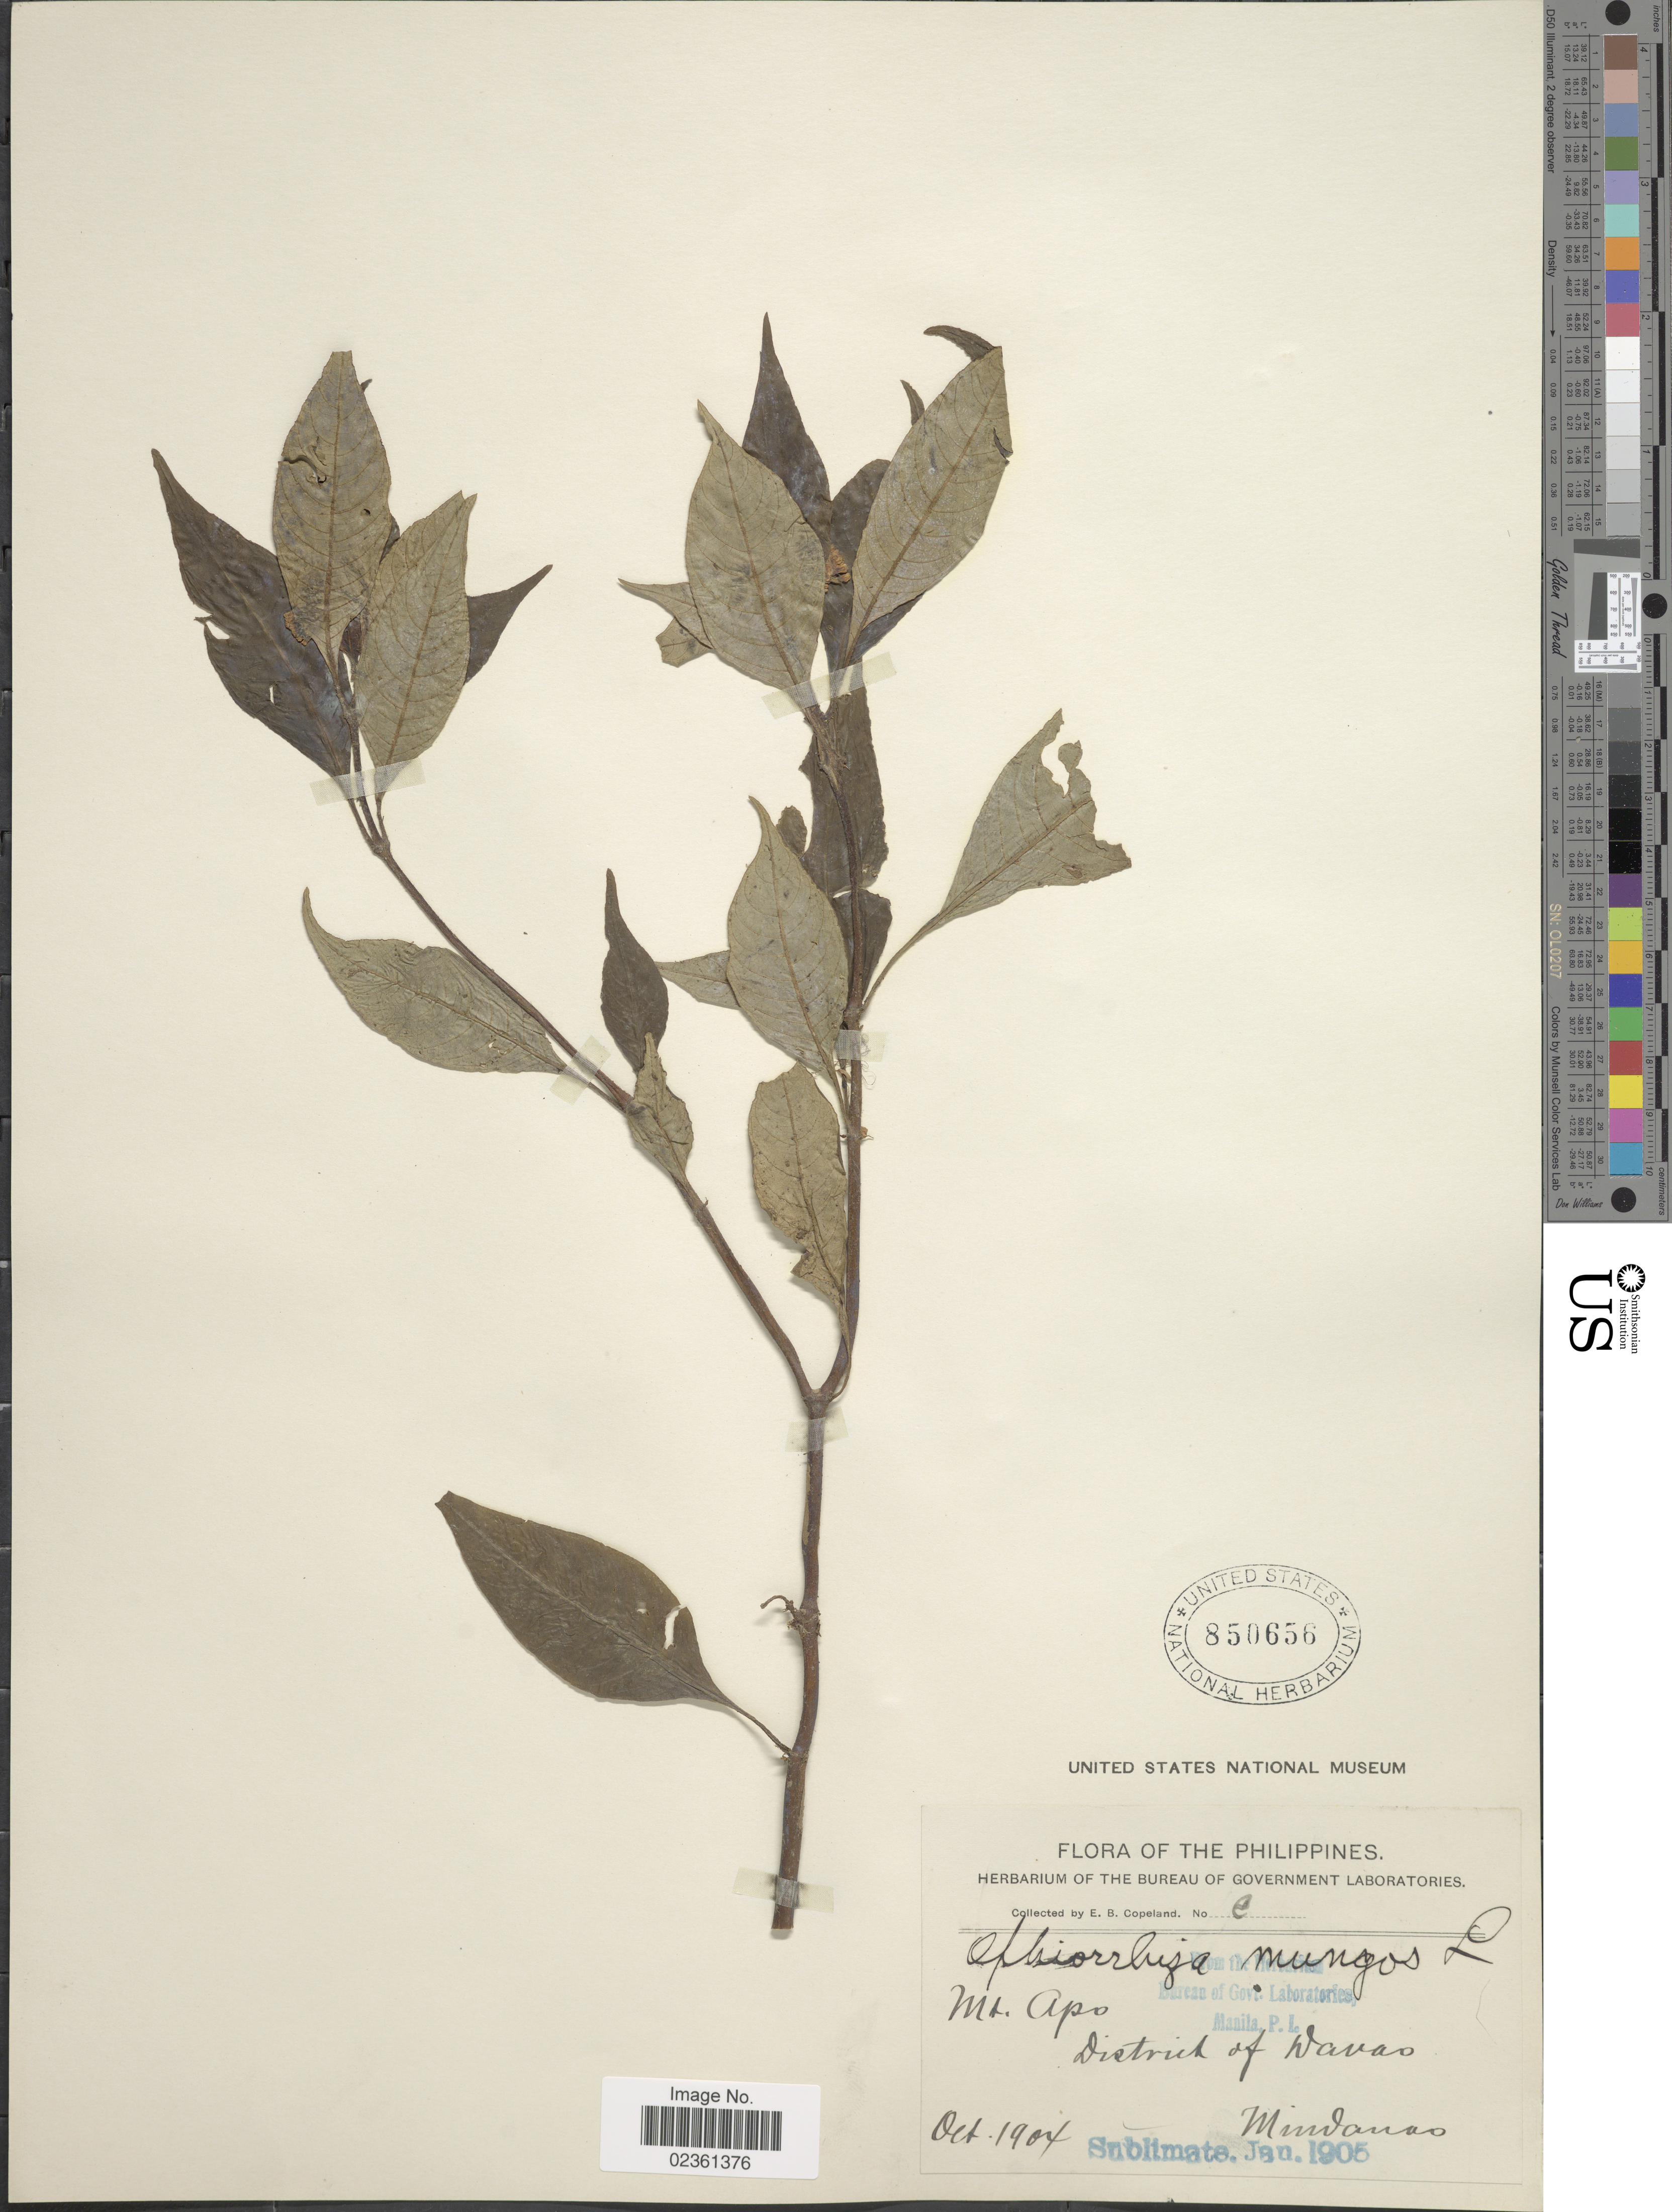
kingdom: Plantae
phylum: Tracheophyta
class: Magnoliopsida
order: Gentianales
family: Rubiaceae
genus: Ophiorrhiza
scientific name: Ophiorrhiza oblongifolia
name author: DC.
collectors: E. B. Copeland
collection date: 1904-10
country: Philippines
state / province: Davao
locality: Mt. Apo, Mindanao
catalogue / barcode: US 850656